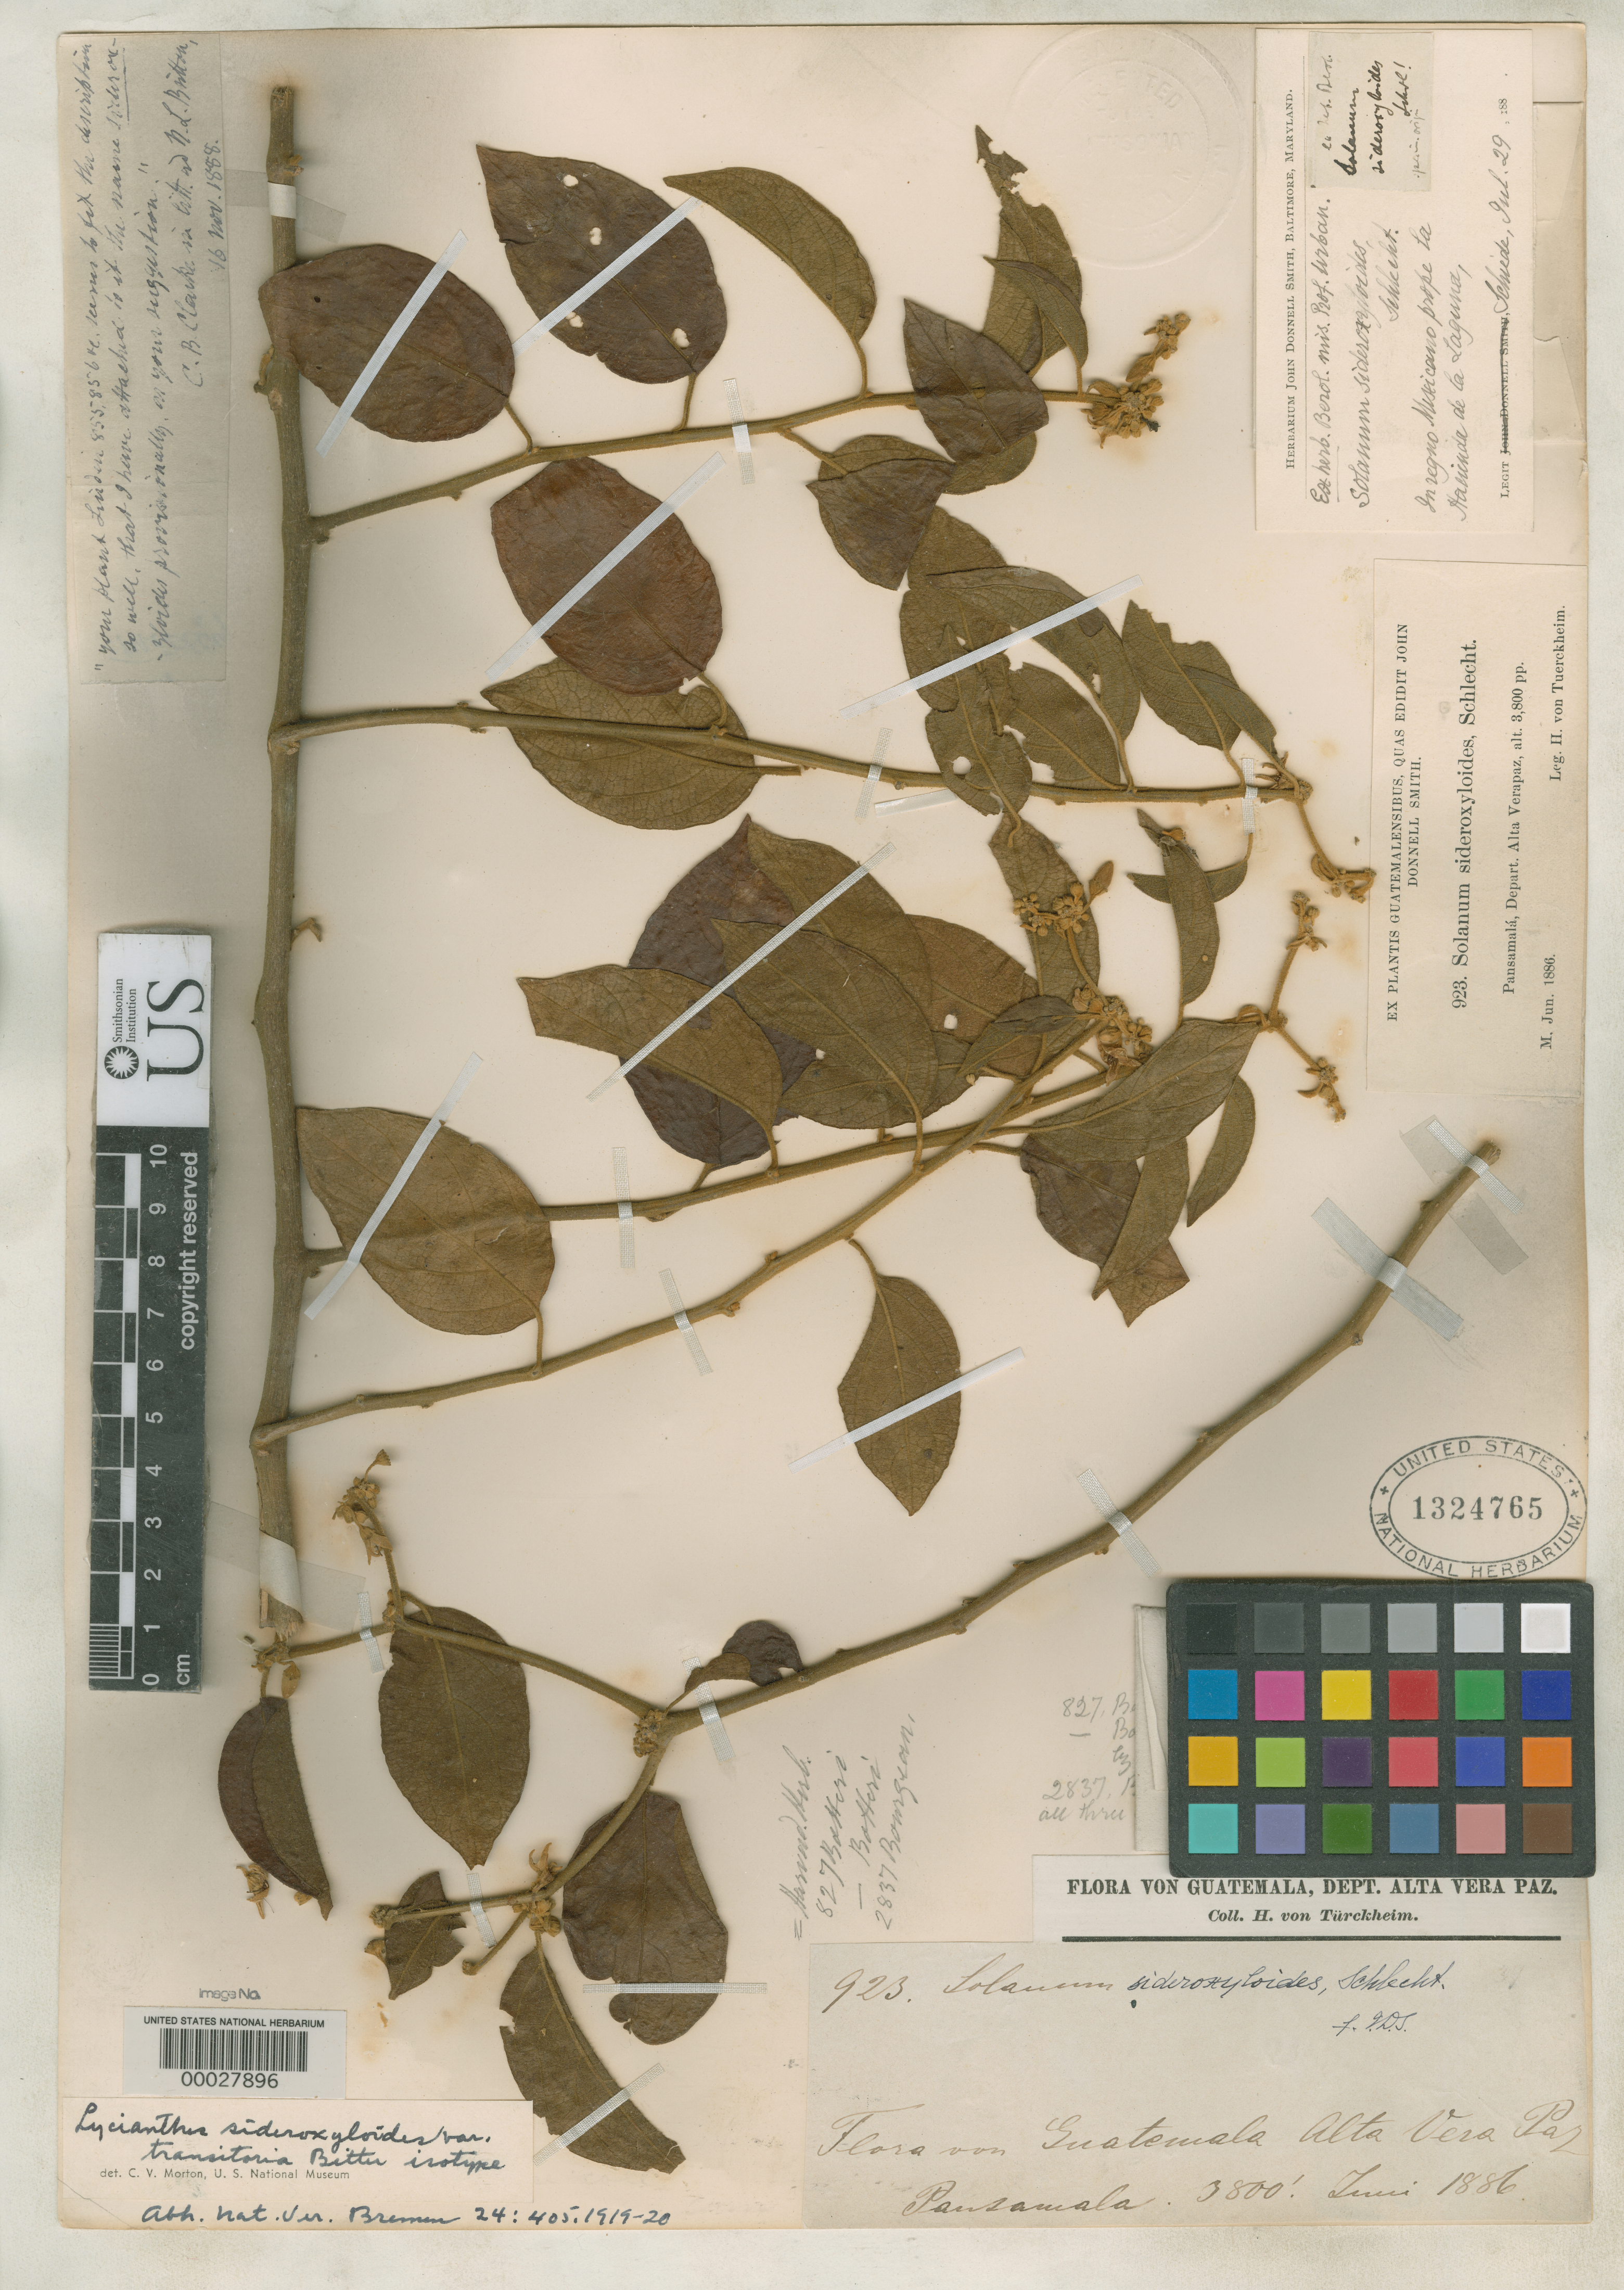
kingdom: Plantae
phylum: Tracheophyta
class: Magnoliopsida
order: Solanales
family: Solanaceae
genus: Lycianthes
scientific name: Lycianthes sideroxyloides var. transitoria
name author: Bitter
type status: Isotype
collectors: H. von Türckheim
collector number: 923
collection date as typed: Jun 1886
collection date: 1886-06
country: Guatemala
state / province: Alta Verapaz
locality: Pansamalá.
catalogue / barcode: US 1324765